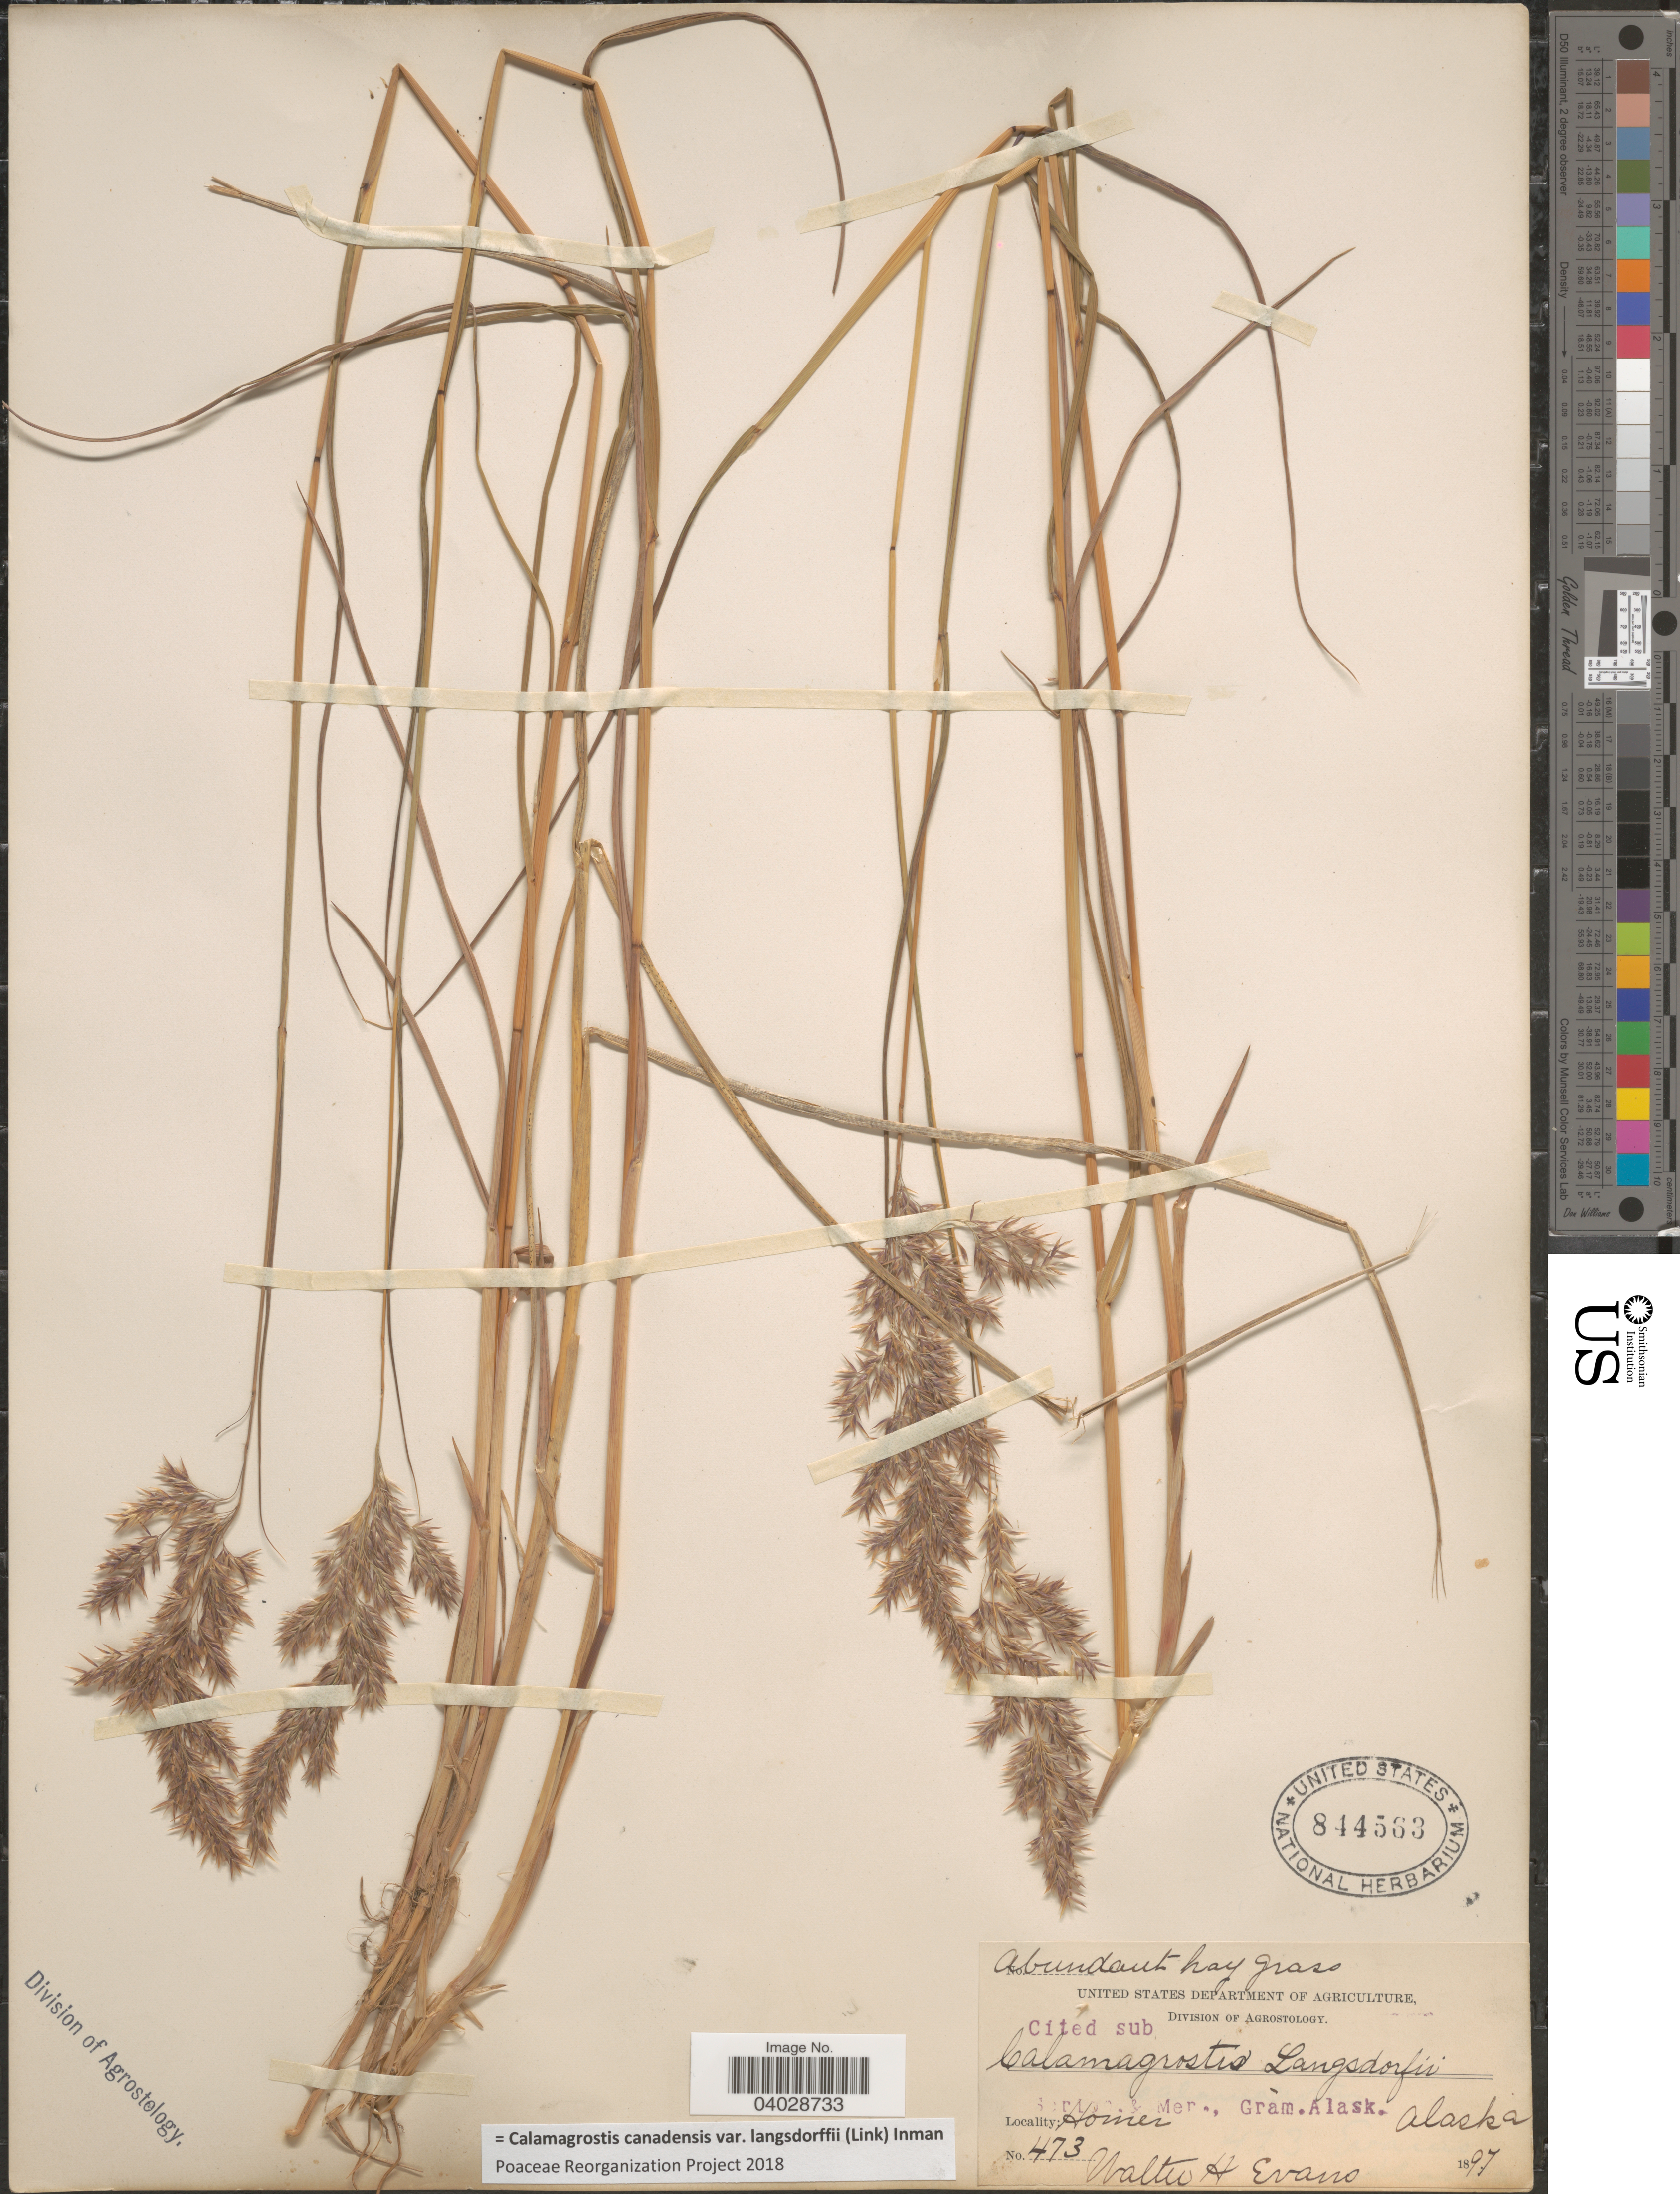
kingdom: Plantae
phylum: Tracheophyta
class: Liliopsida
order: Poales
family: Poaceae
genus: Calamagrostis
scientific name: Calamagrostis canadensis var. langsdorffii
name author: (Link) Inman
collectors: W. H. Evans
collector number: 473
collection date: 1897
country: United States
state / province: Alaska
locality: Homer.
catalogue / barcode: US 844563